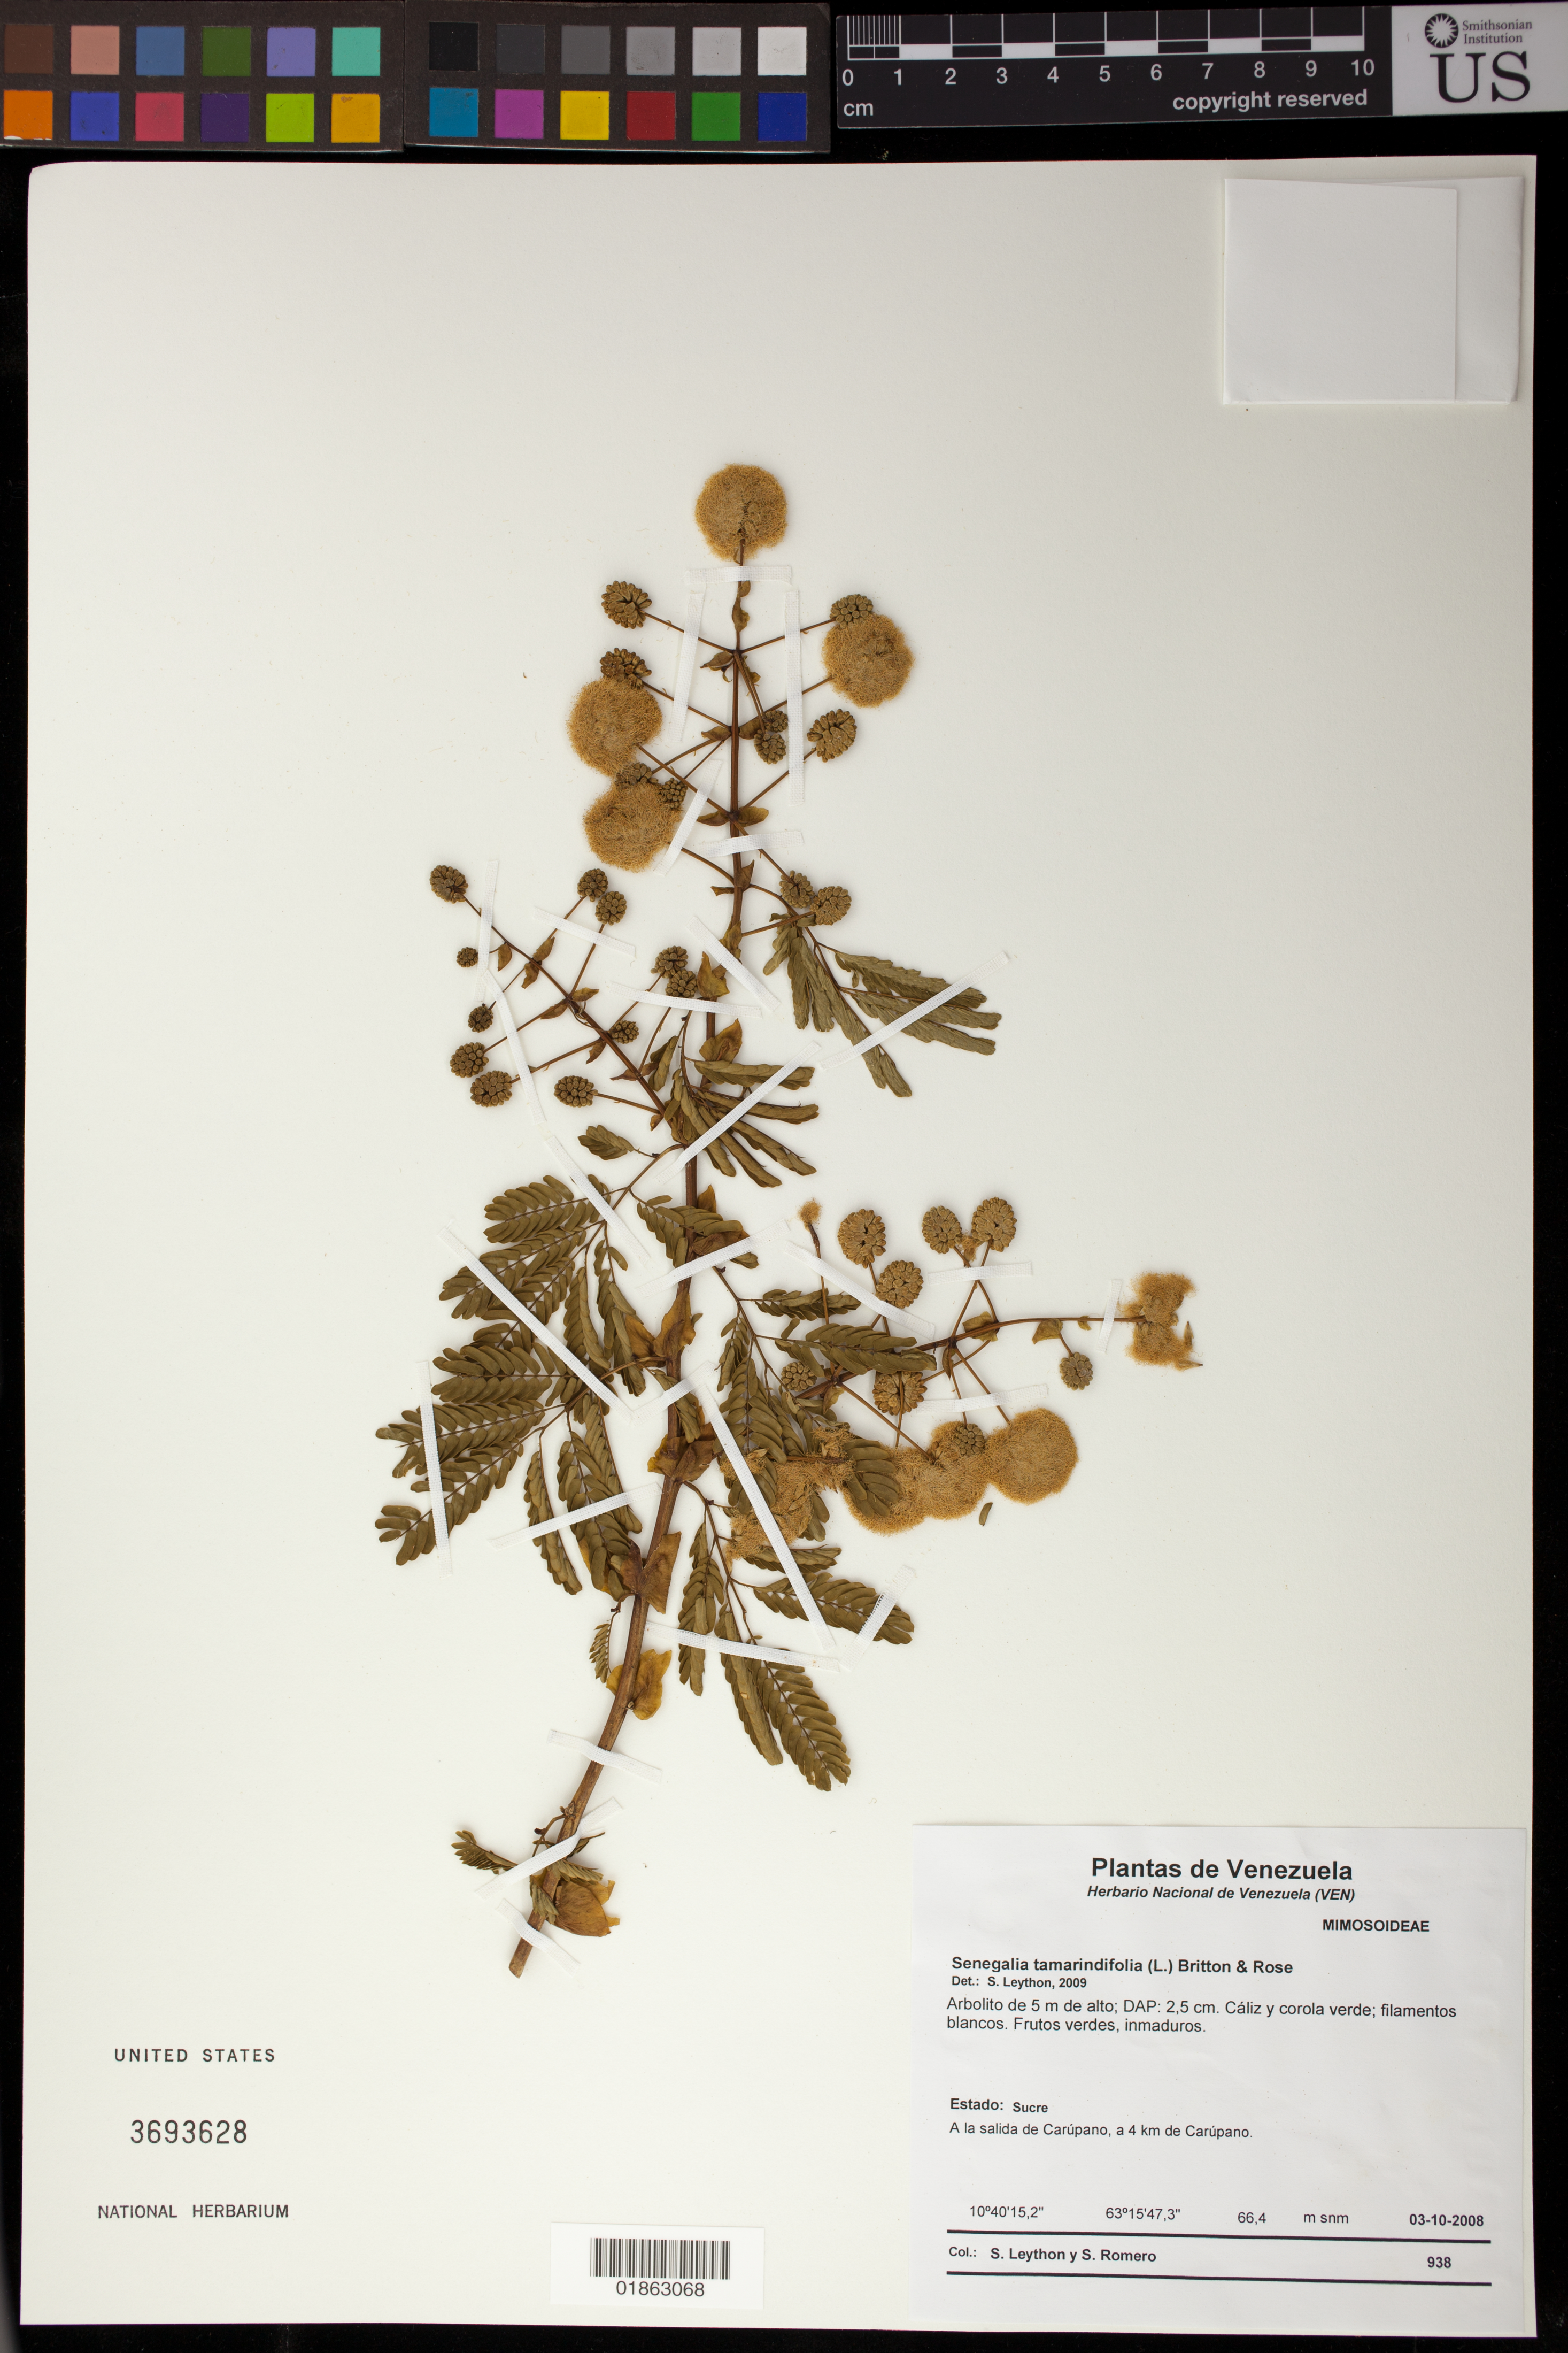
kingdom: Plantae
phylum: Tracheophyta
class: Magnoliopsida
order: Fabales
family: Fabaceae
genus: Senegalia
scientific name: Senegalia tamarindifolia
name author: (L.) Britton & Rose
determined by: Leython, S.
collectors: S. Leython & S. Romero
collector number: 938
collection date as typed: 03-10-2008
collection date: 2008-10-03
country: Venezuela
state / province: Sucre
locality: A la salida de Carupano, a 4 km de Carupano.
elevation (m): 66.4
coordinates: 10 40 15.2 N, 63 14 47.3 W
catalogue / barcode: US 3693628